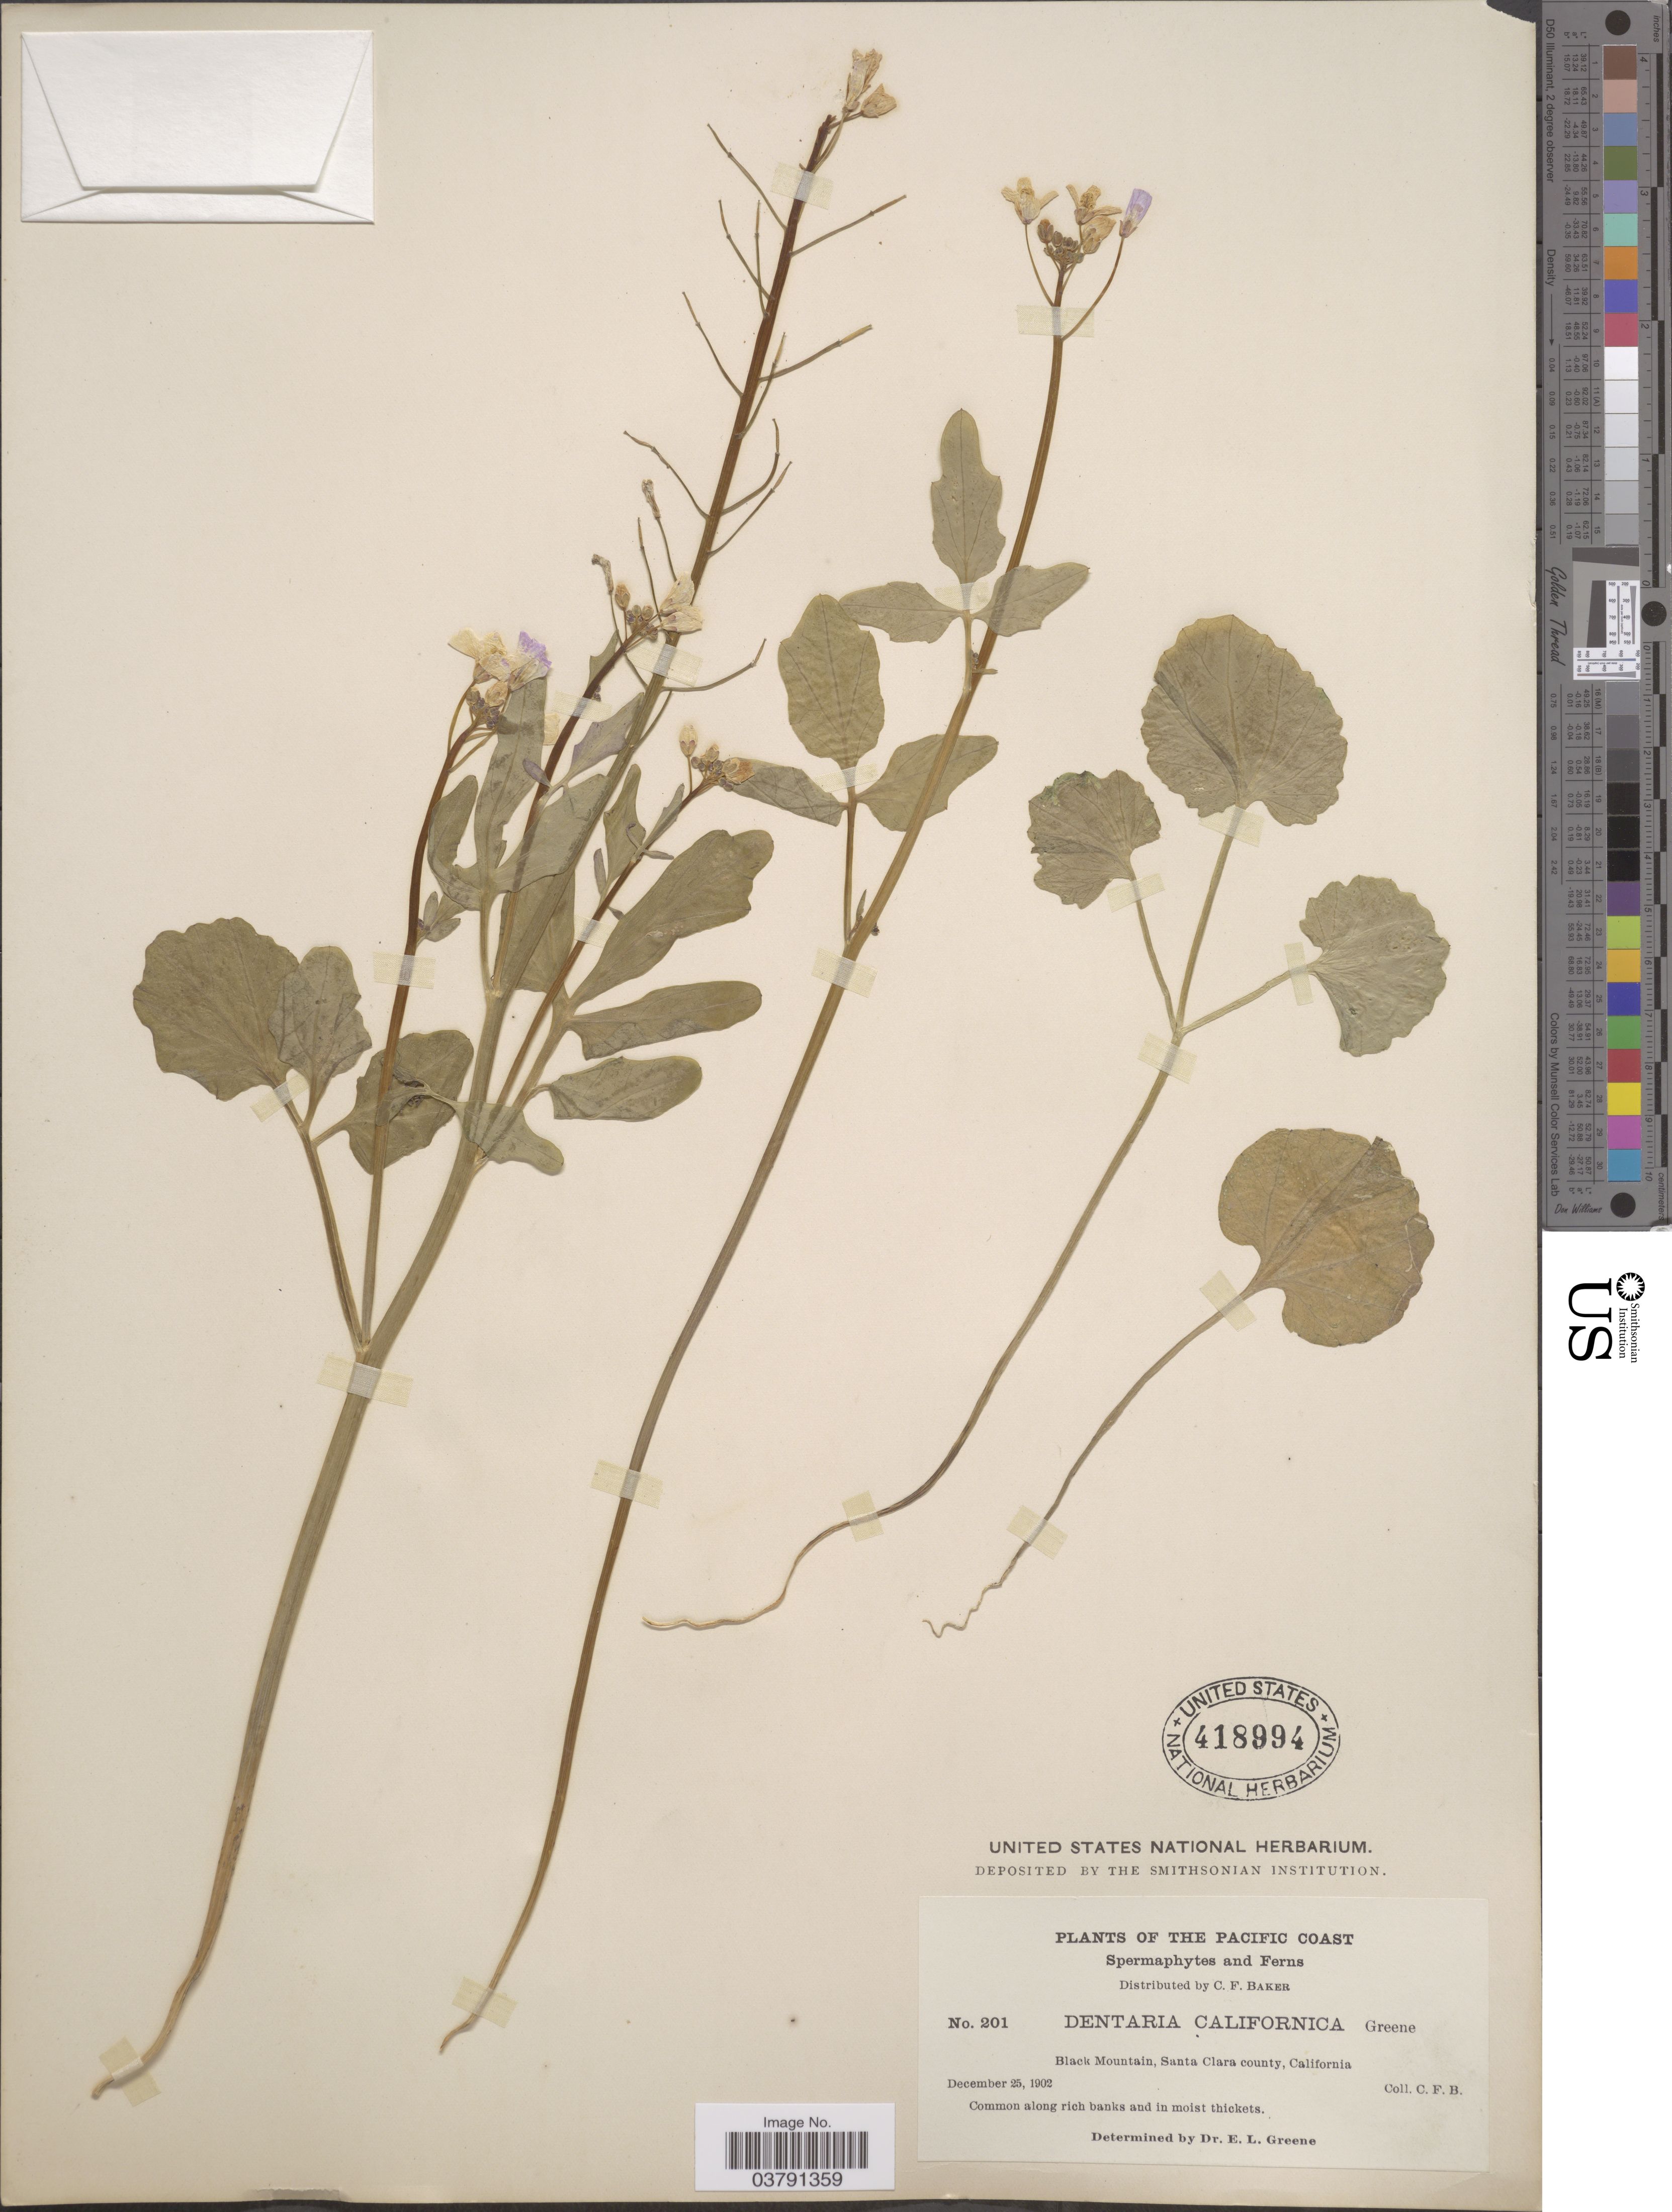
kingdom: Plantae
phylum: Tracheophyta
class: Magnoliopsida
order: Brassicales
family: Brassicaceae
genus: Dentaria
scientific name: Dentaria californica var. integrifolia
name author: (Nutt.) Detling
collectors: C. F. Baker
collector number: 201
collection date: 1902-12-25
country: United States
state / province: California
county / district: Santa Clara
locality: The Pacific Coast. Black Mountain, Santa Clara county.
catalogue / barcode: US 418994